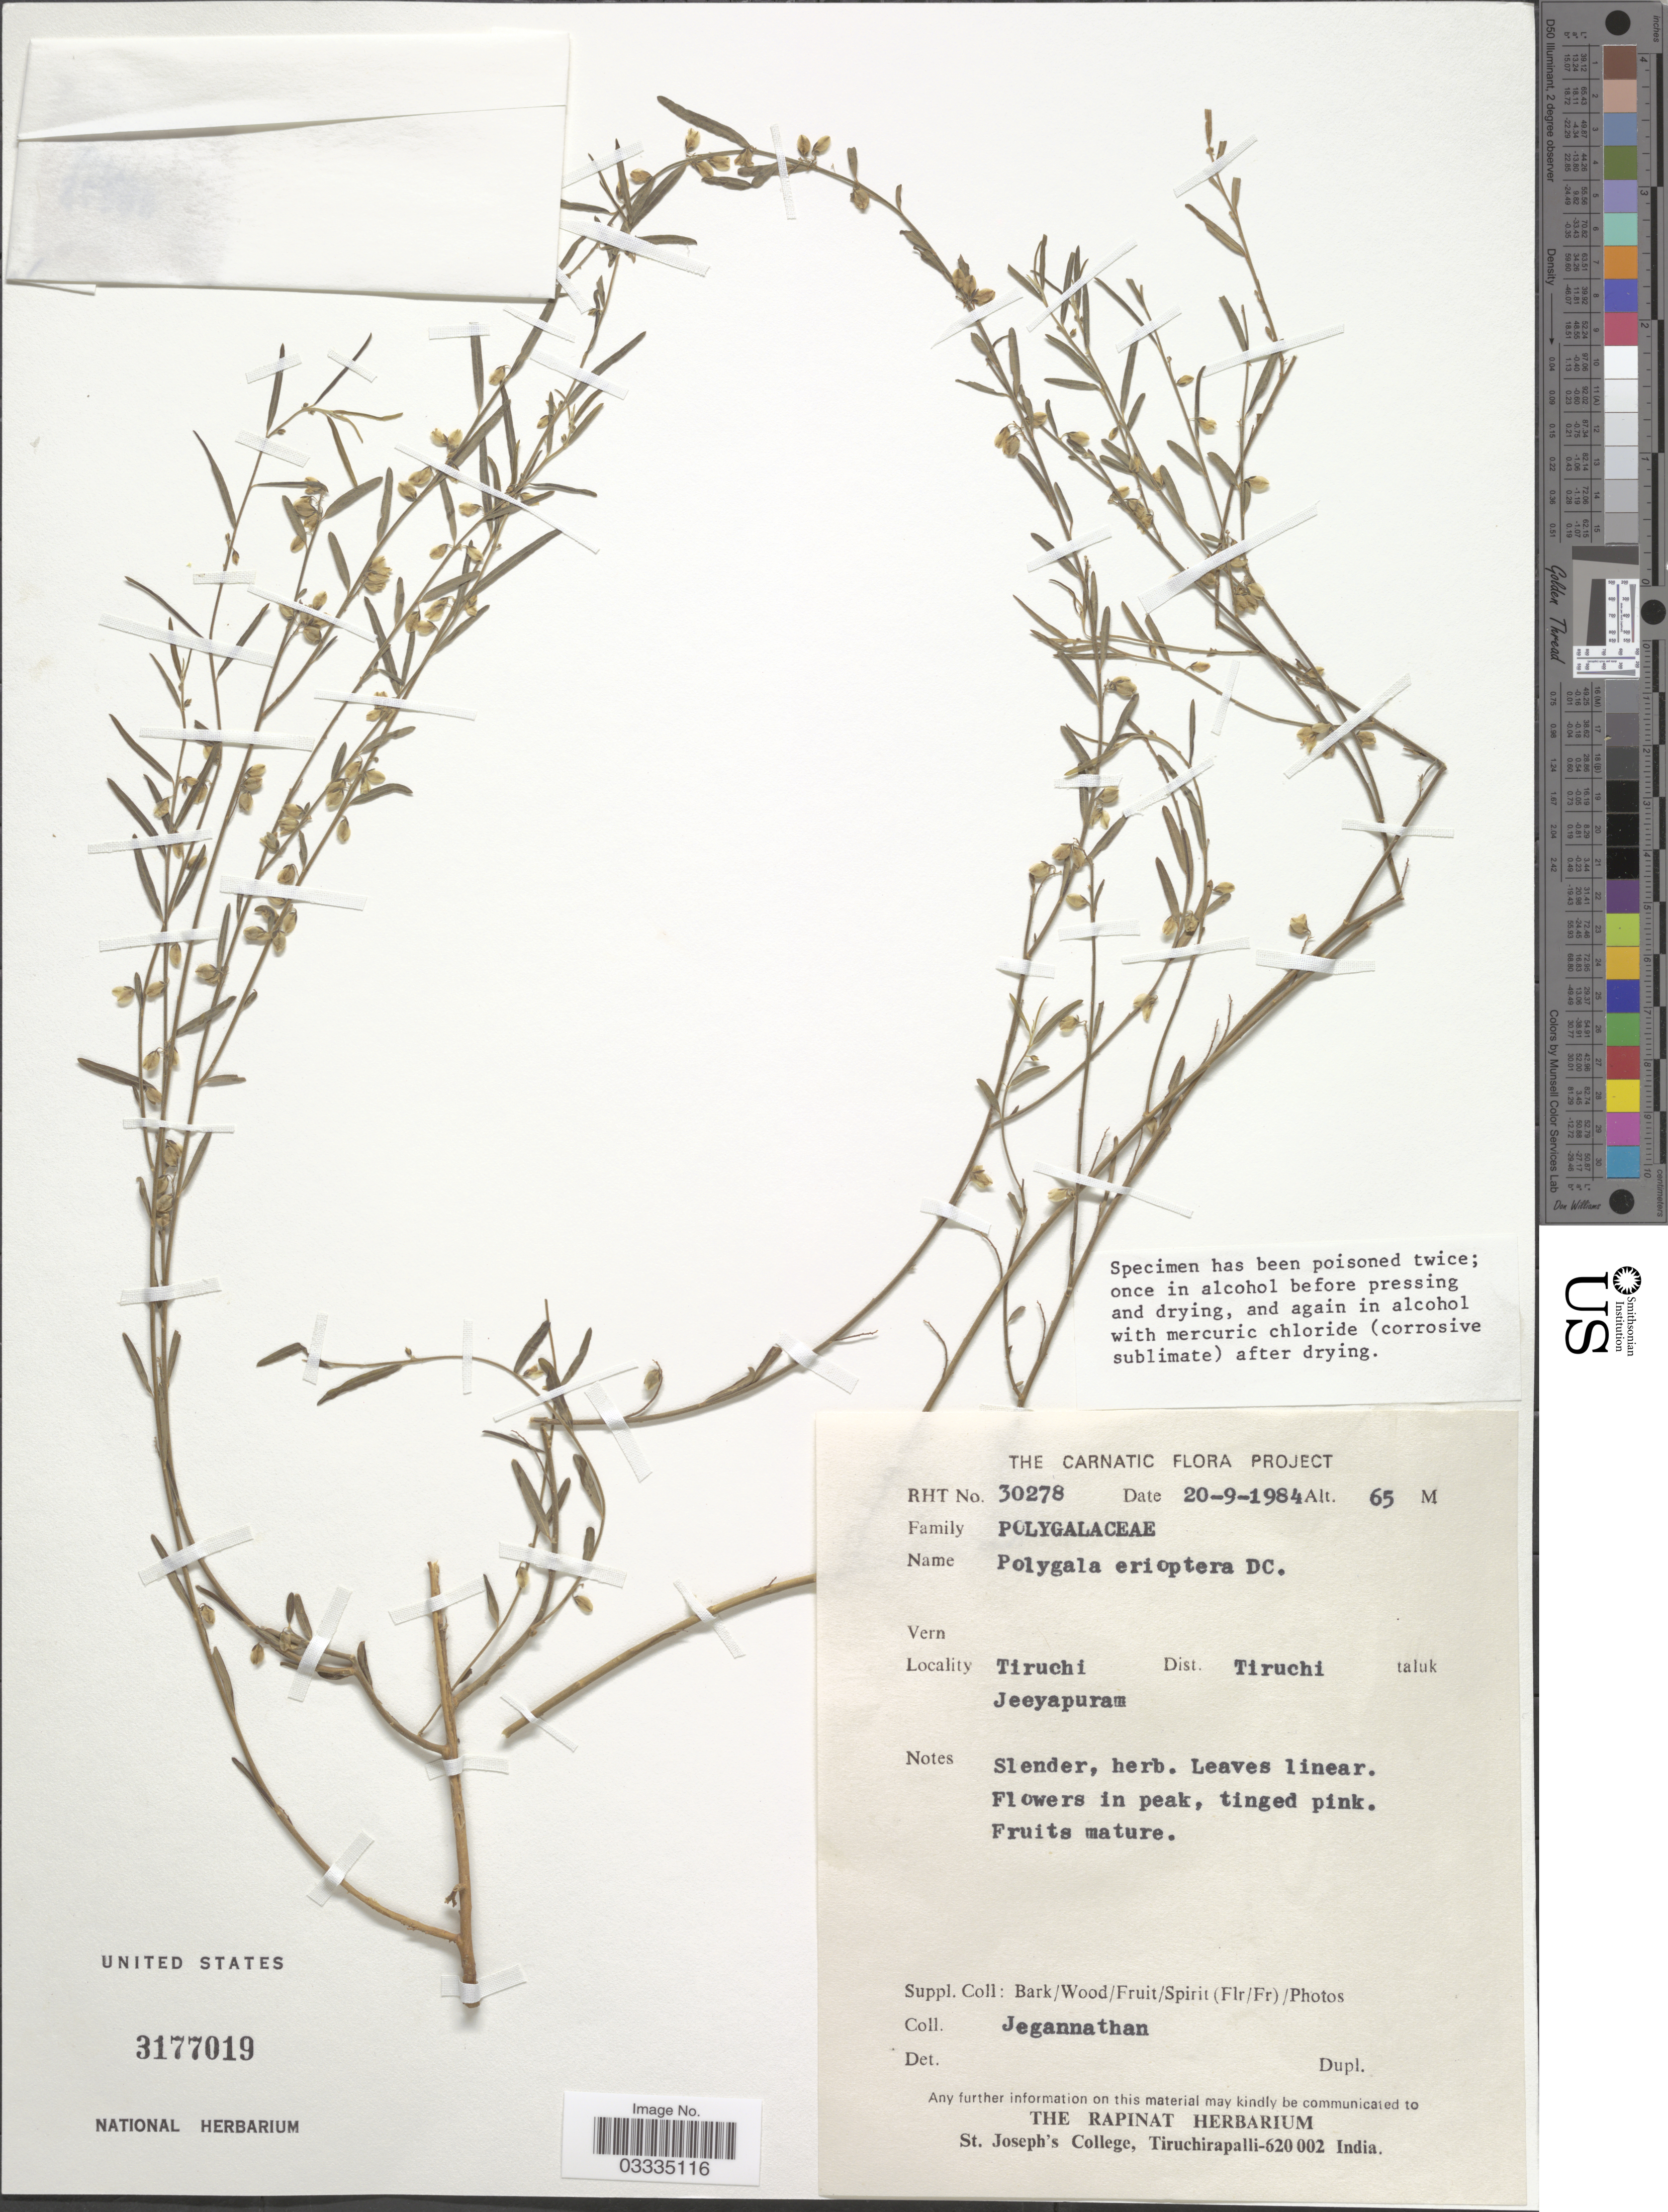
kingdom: Plantae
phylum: Tracheophyta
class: Magnoliopsida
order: Fabales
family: Polygalaceae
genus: Polygala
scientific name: Polygala erioptera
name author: DC.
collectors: Jegannathan, --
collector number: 30278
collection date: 1984-09-20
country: India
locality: Tiruchi Dist. Tiruchi taluk Jeeyapuram.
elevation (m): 65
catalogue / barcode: US 3177019